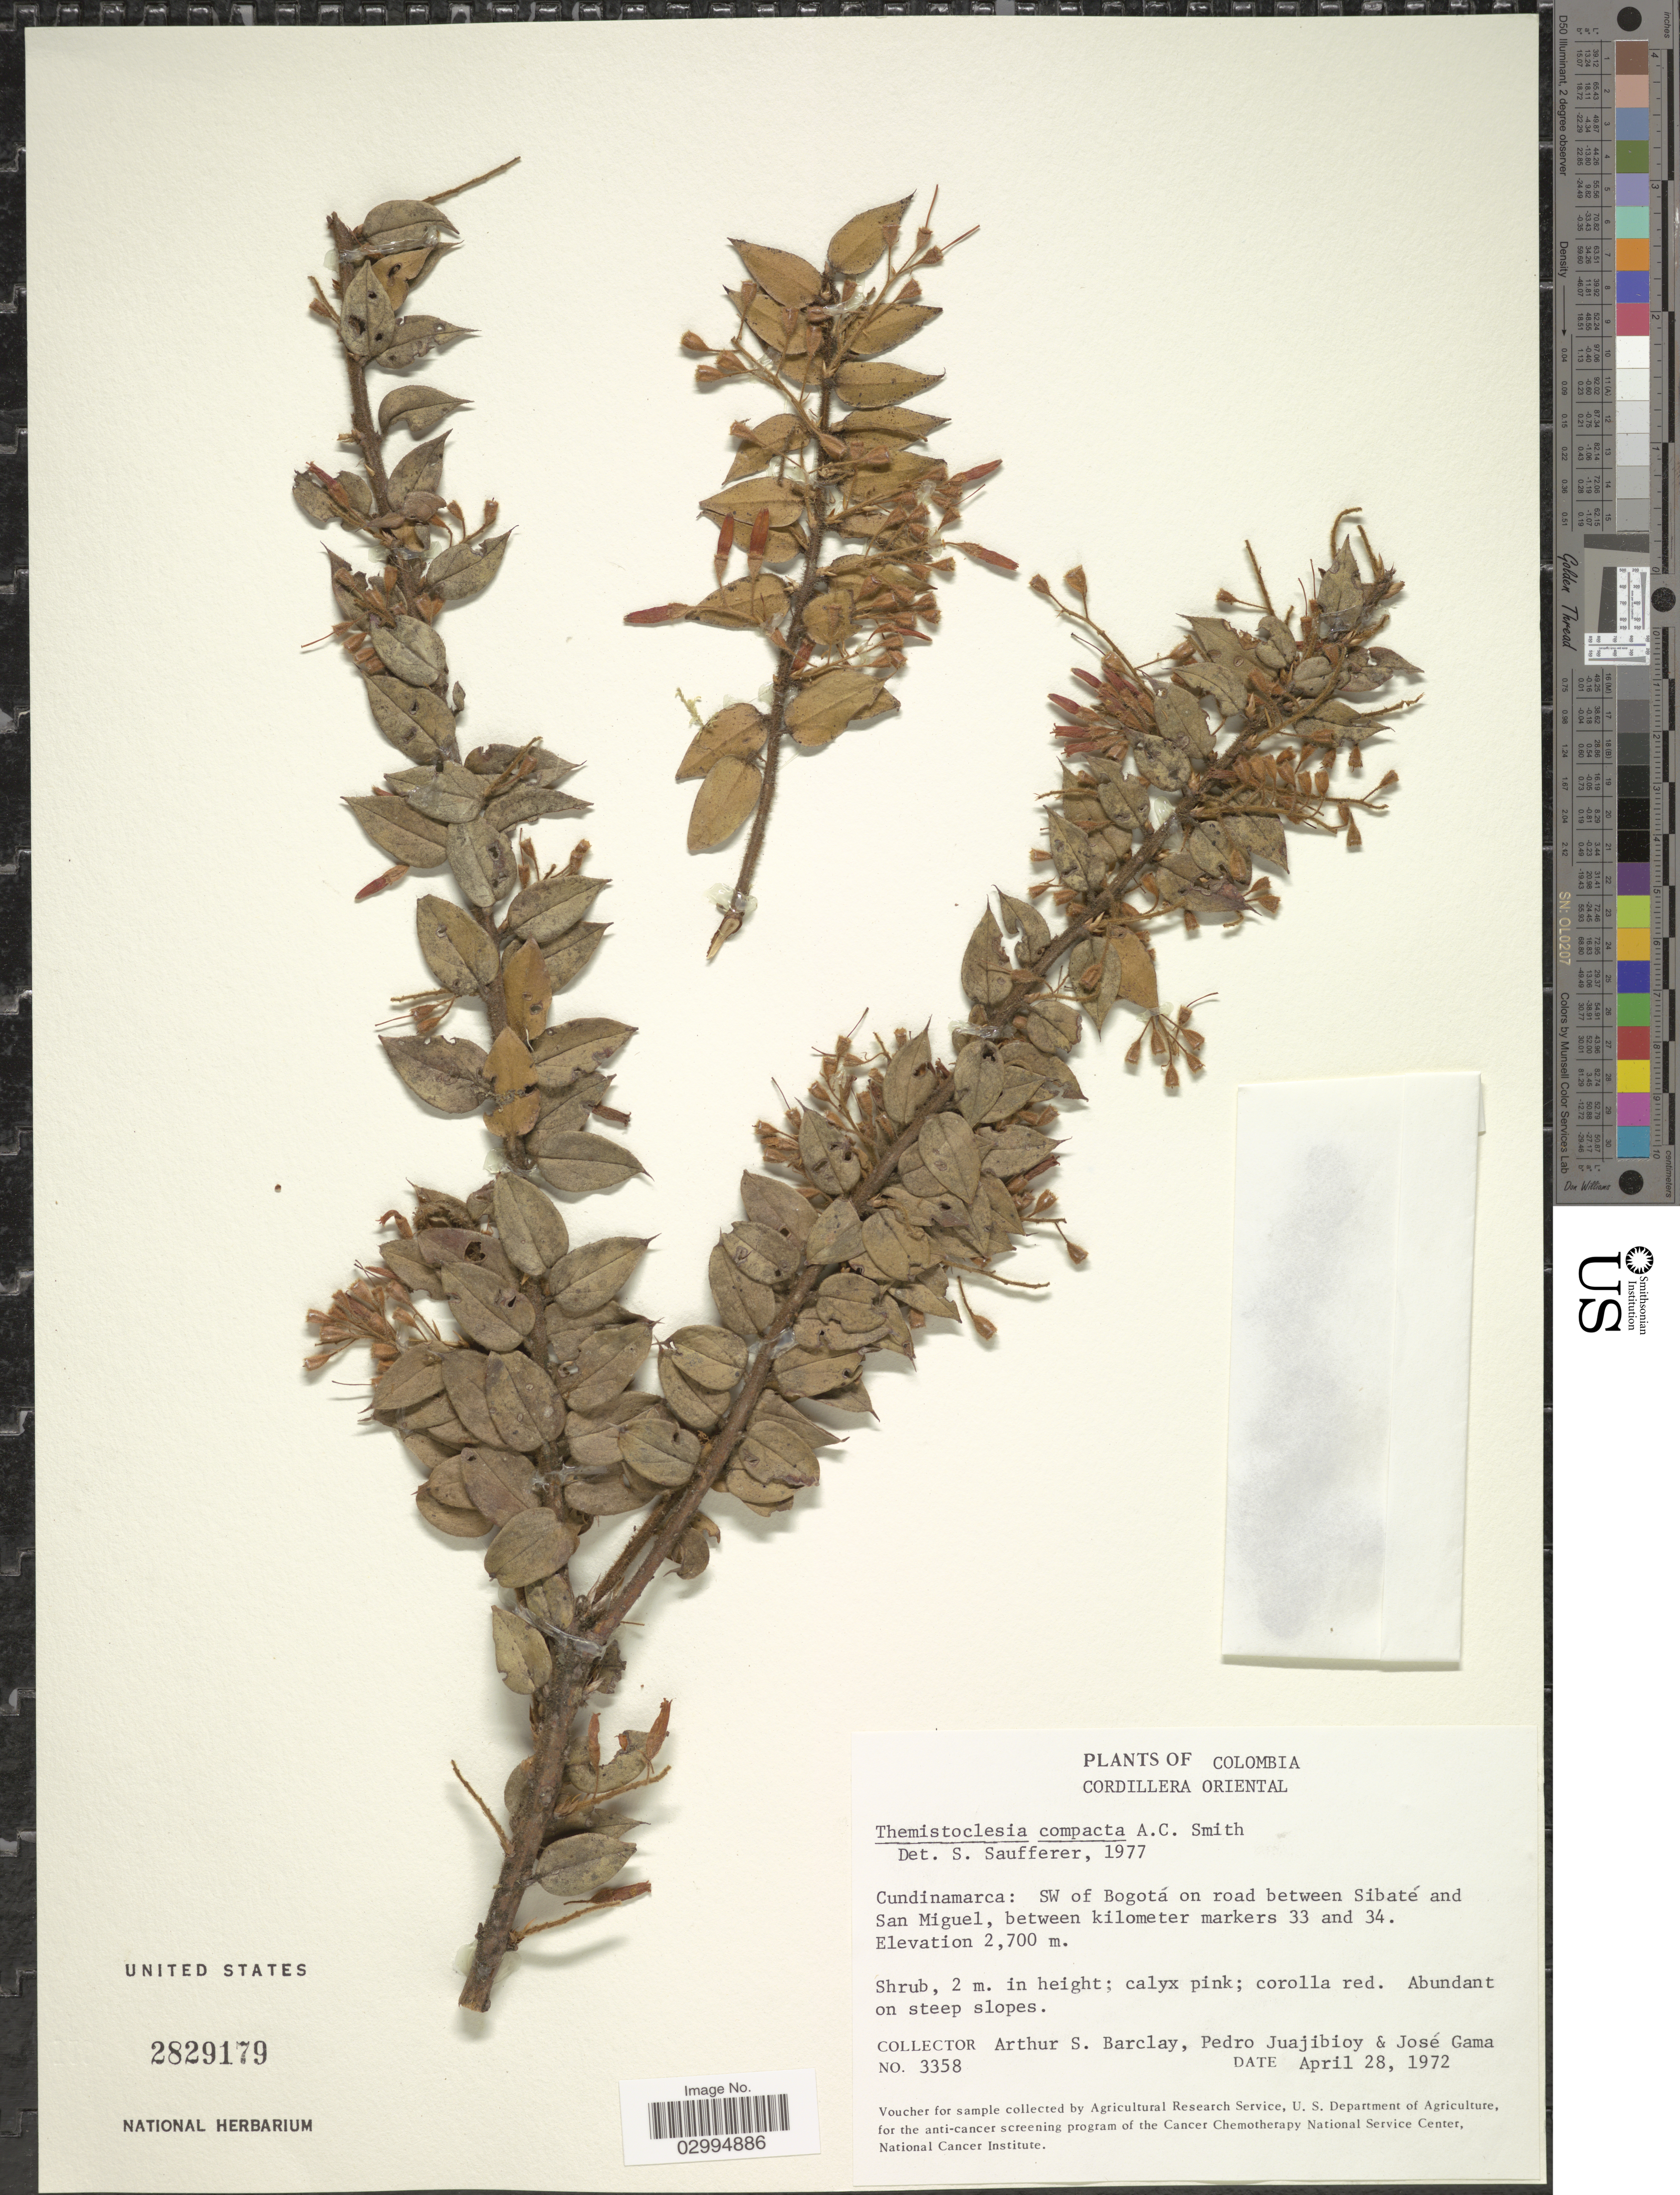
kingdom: Plantae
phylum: Tracheophyta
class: Magnoliopsida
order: Ericales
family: Ericaceae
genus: Themistoclesia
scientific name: Themistoclesia compacta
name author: A.C. Sm.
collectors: A. S. Barclay, P. Juajibioy & J. Gama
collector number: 3358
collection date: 1972-04-28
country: Colombia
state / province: Cundinamarca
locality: Cordillera Oriental. SW of Bogotá on road between Sibaté and San Miguel, between kilometer marker 33 and 34.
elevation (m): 2700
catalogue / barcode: US 2829179